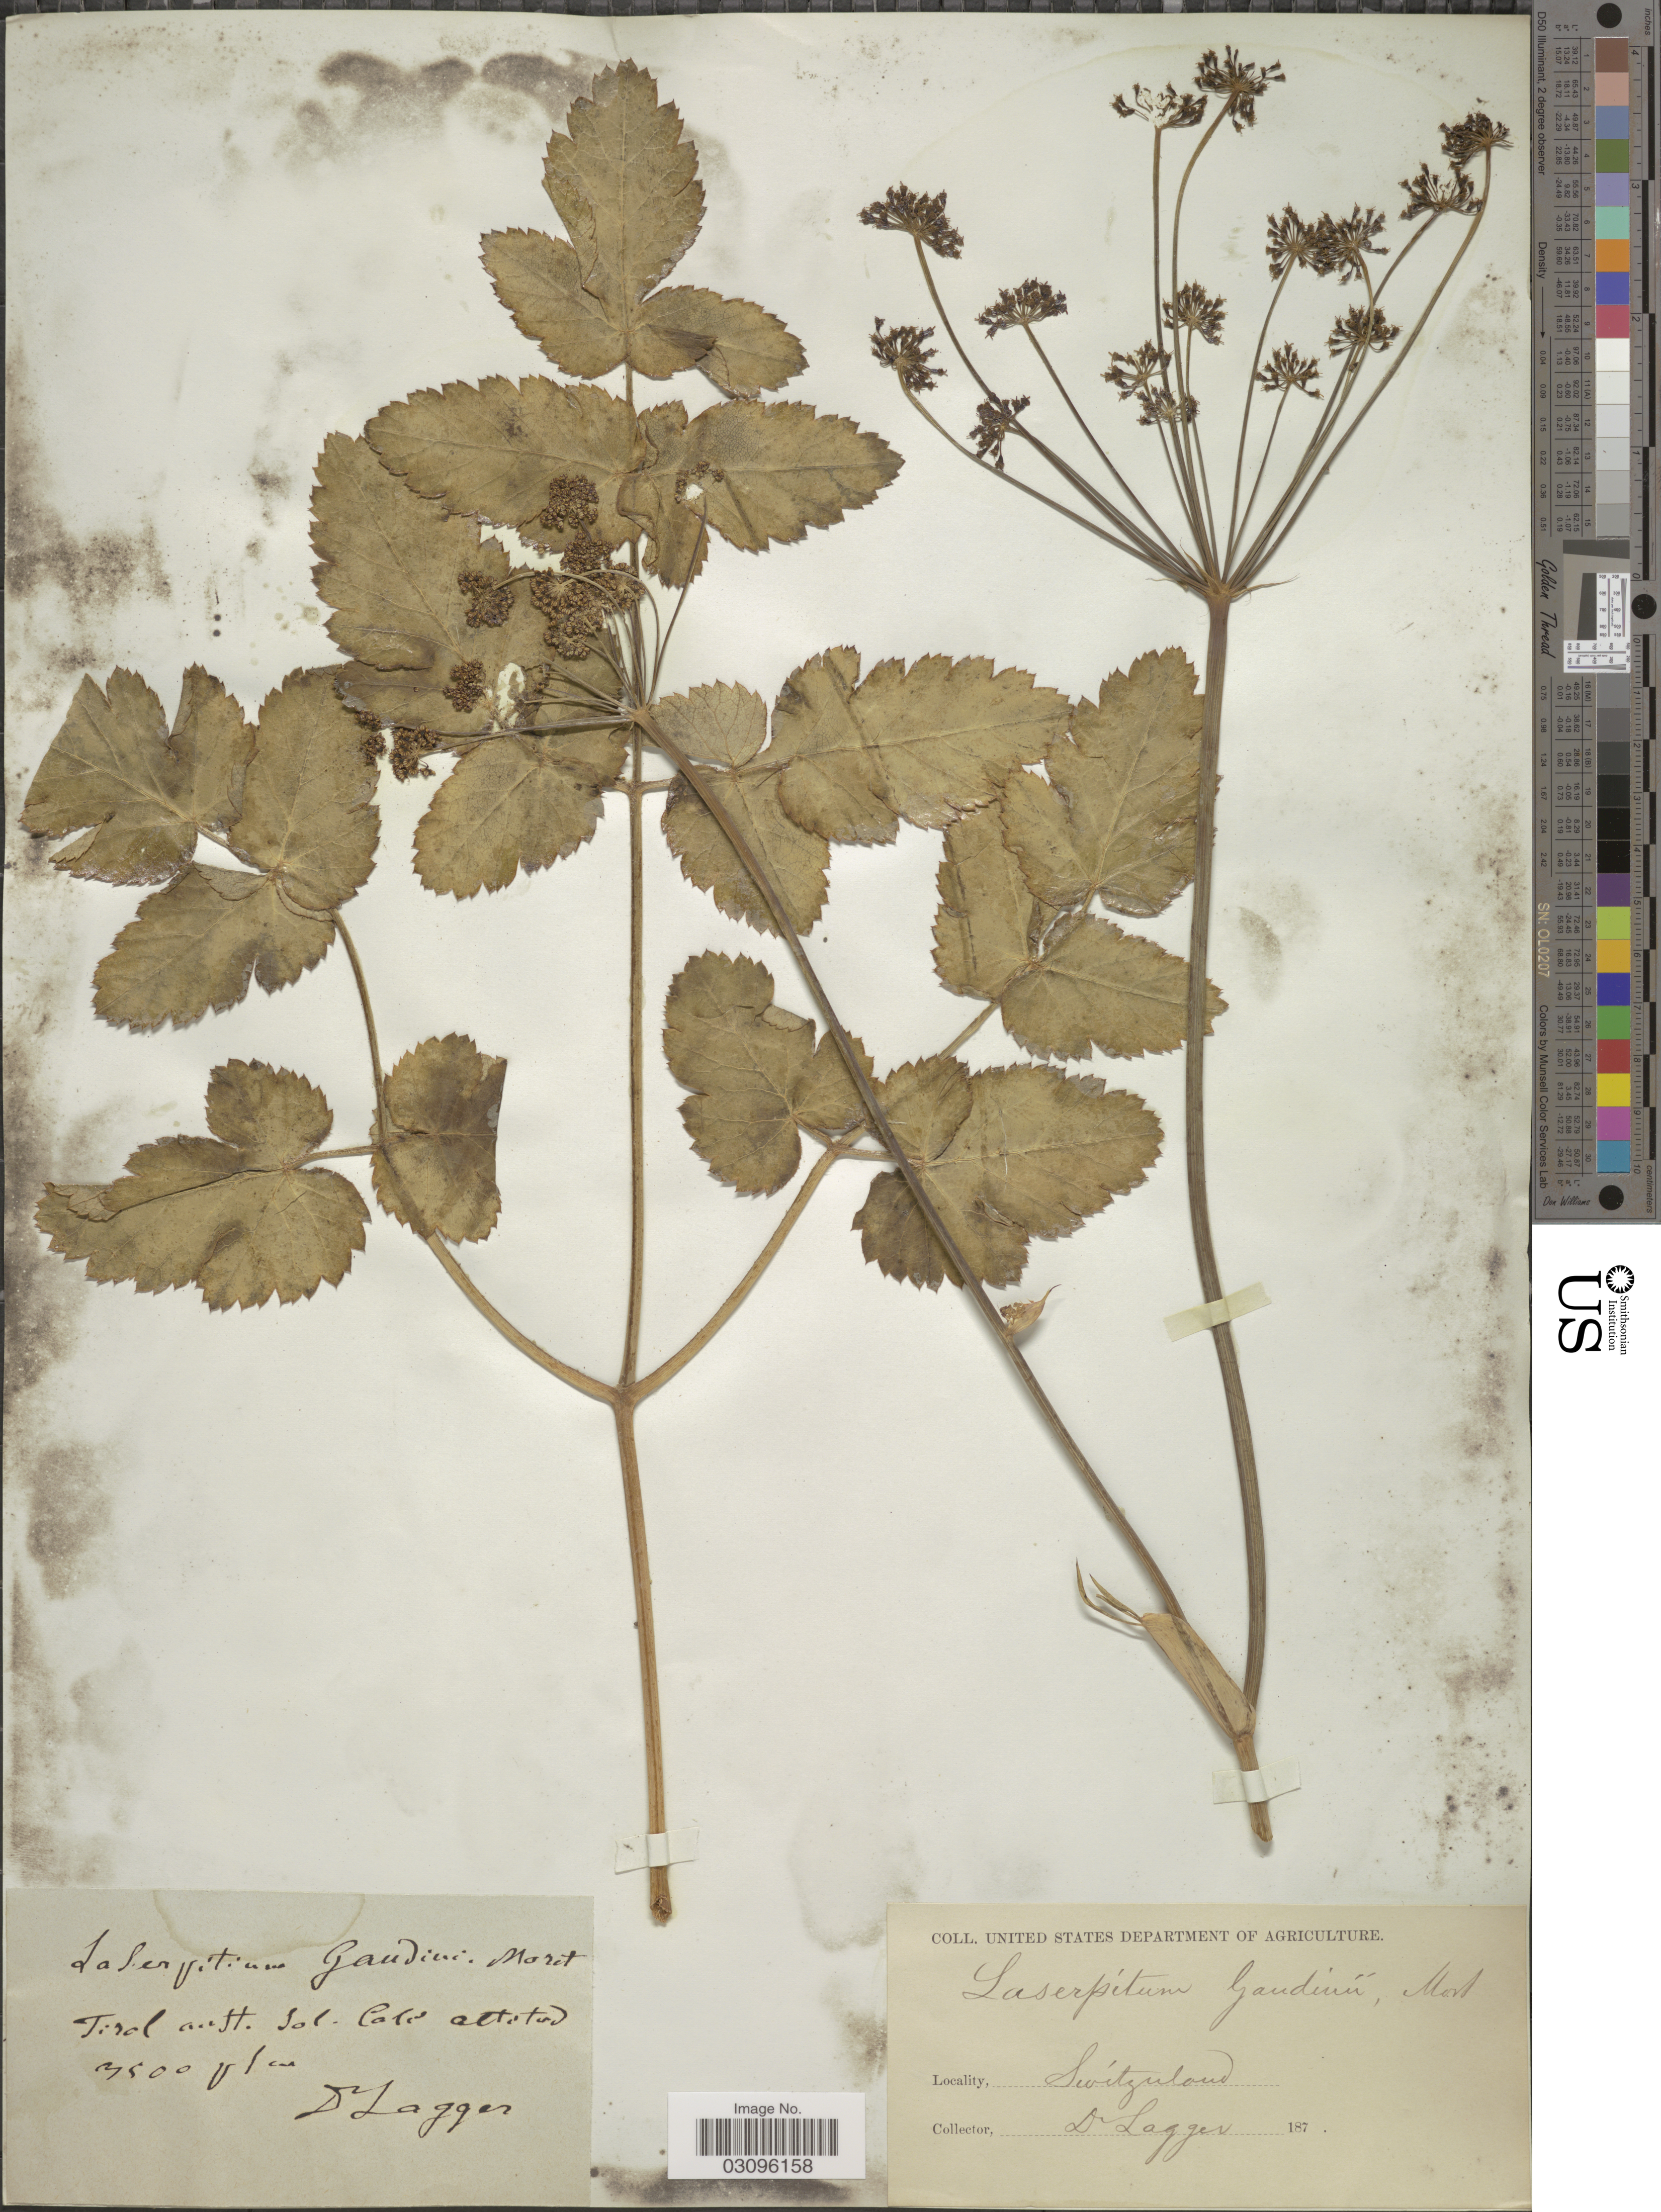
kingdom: Plantae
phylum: Tracheophyta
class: Magnoliopsida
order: Apiales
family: Apiaceae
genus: Laserpitium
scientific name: Laserpitium gaudinii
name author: Moretti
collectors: F. J. Lagger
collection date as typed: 187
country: Switzerland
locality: Tirol aust.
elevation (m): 1067